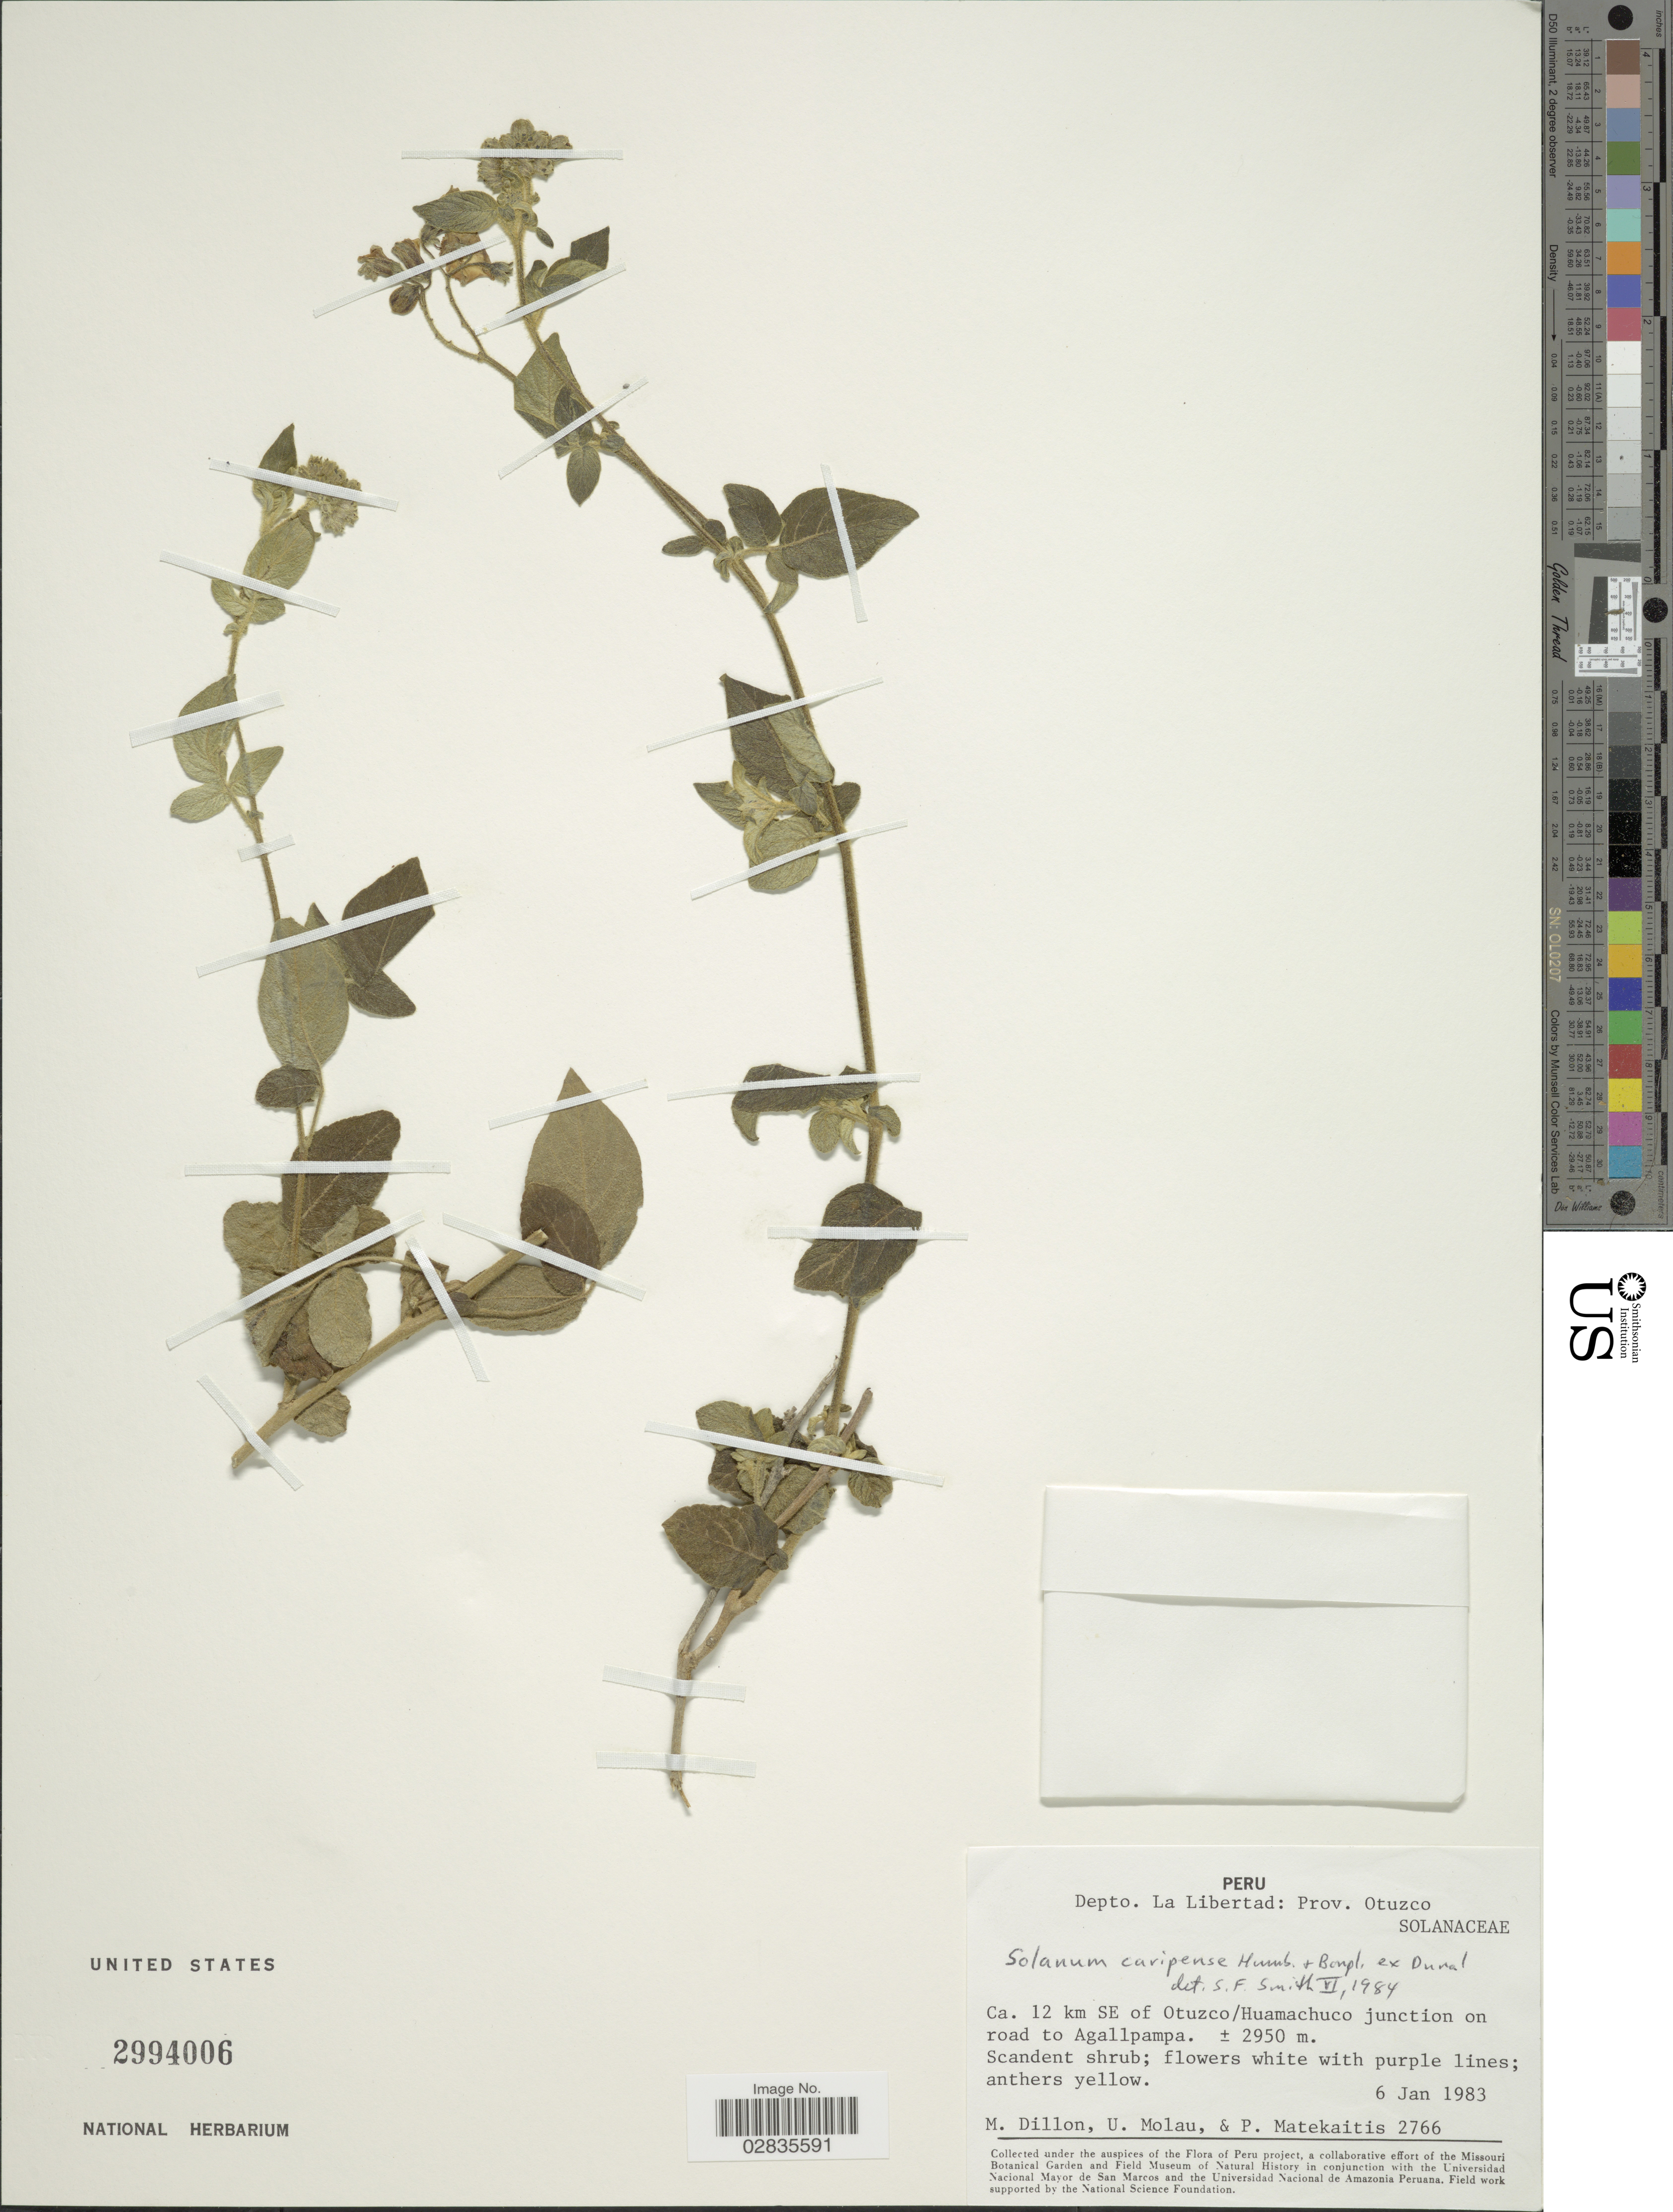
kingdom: Plantae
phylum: Tracheophyta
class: Magnoliopsida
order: Solanales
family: Solanaceae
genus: Solanum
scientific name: Solanum caripense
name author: Humb. & Bonpl. ex Dunal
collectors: M. O. Dillon, U. Molau & P. Matekaitis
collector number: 2766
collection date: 1983-01-06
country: Peru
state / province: La Libertad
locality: Depto. La Libertad: Prov Otuzco, Ca. 12 km SE of Otuzco/ Huamachuco junction on road to Agallpampa.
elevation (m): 2950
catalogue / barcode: US 2994006